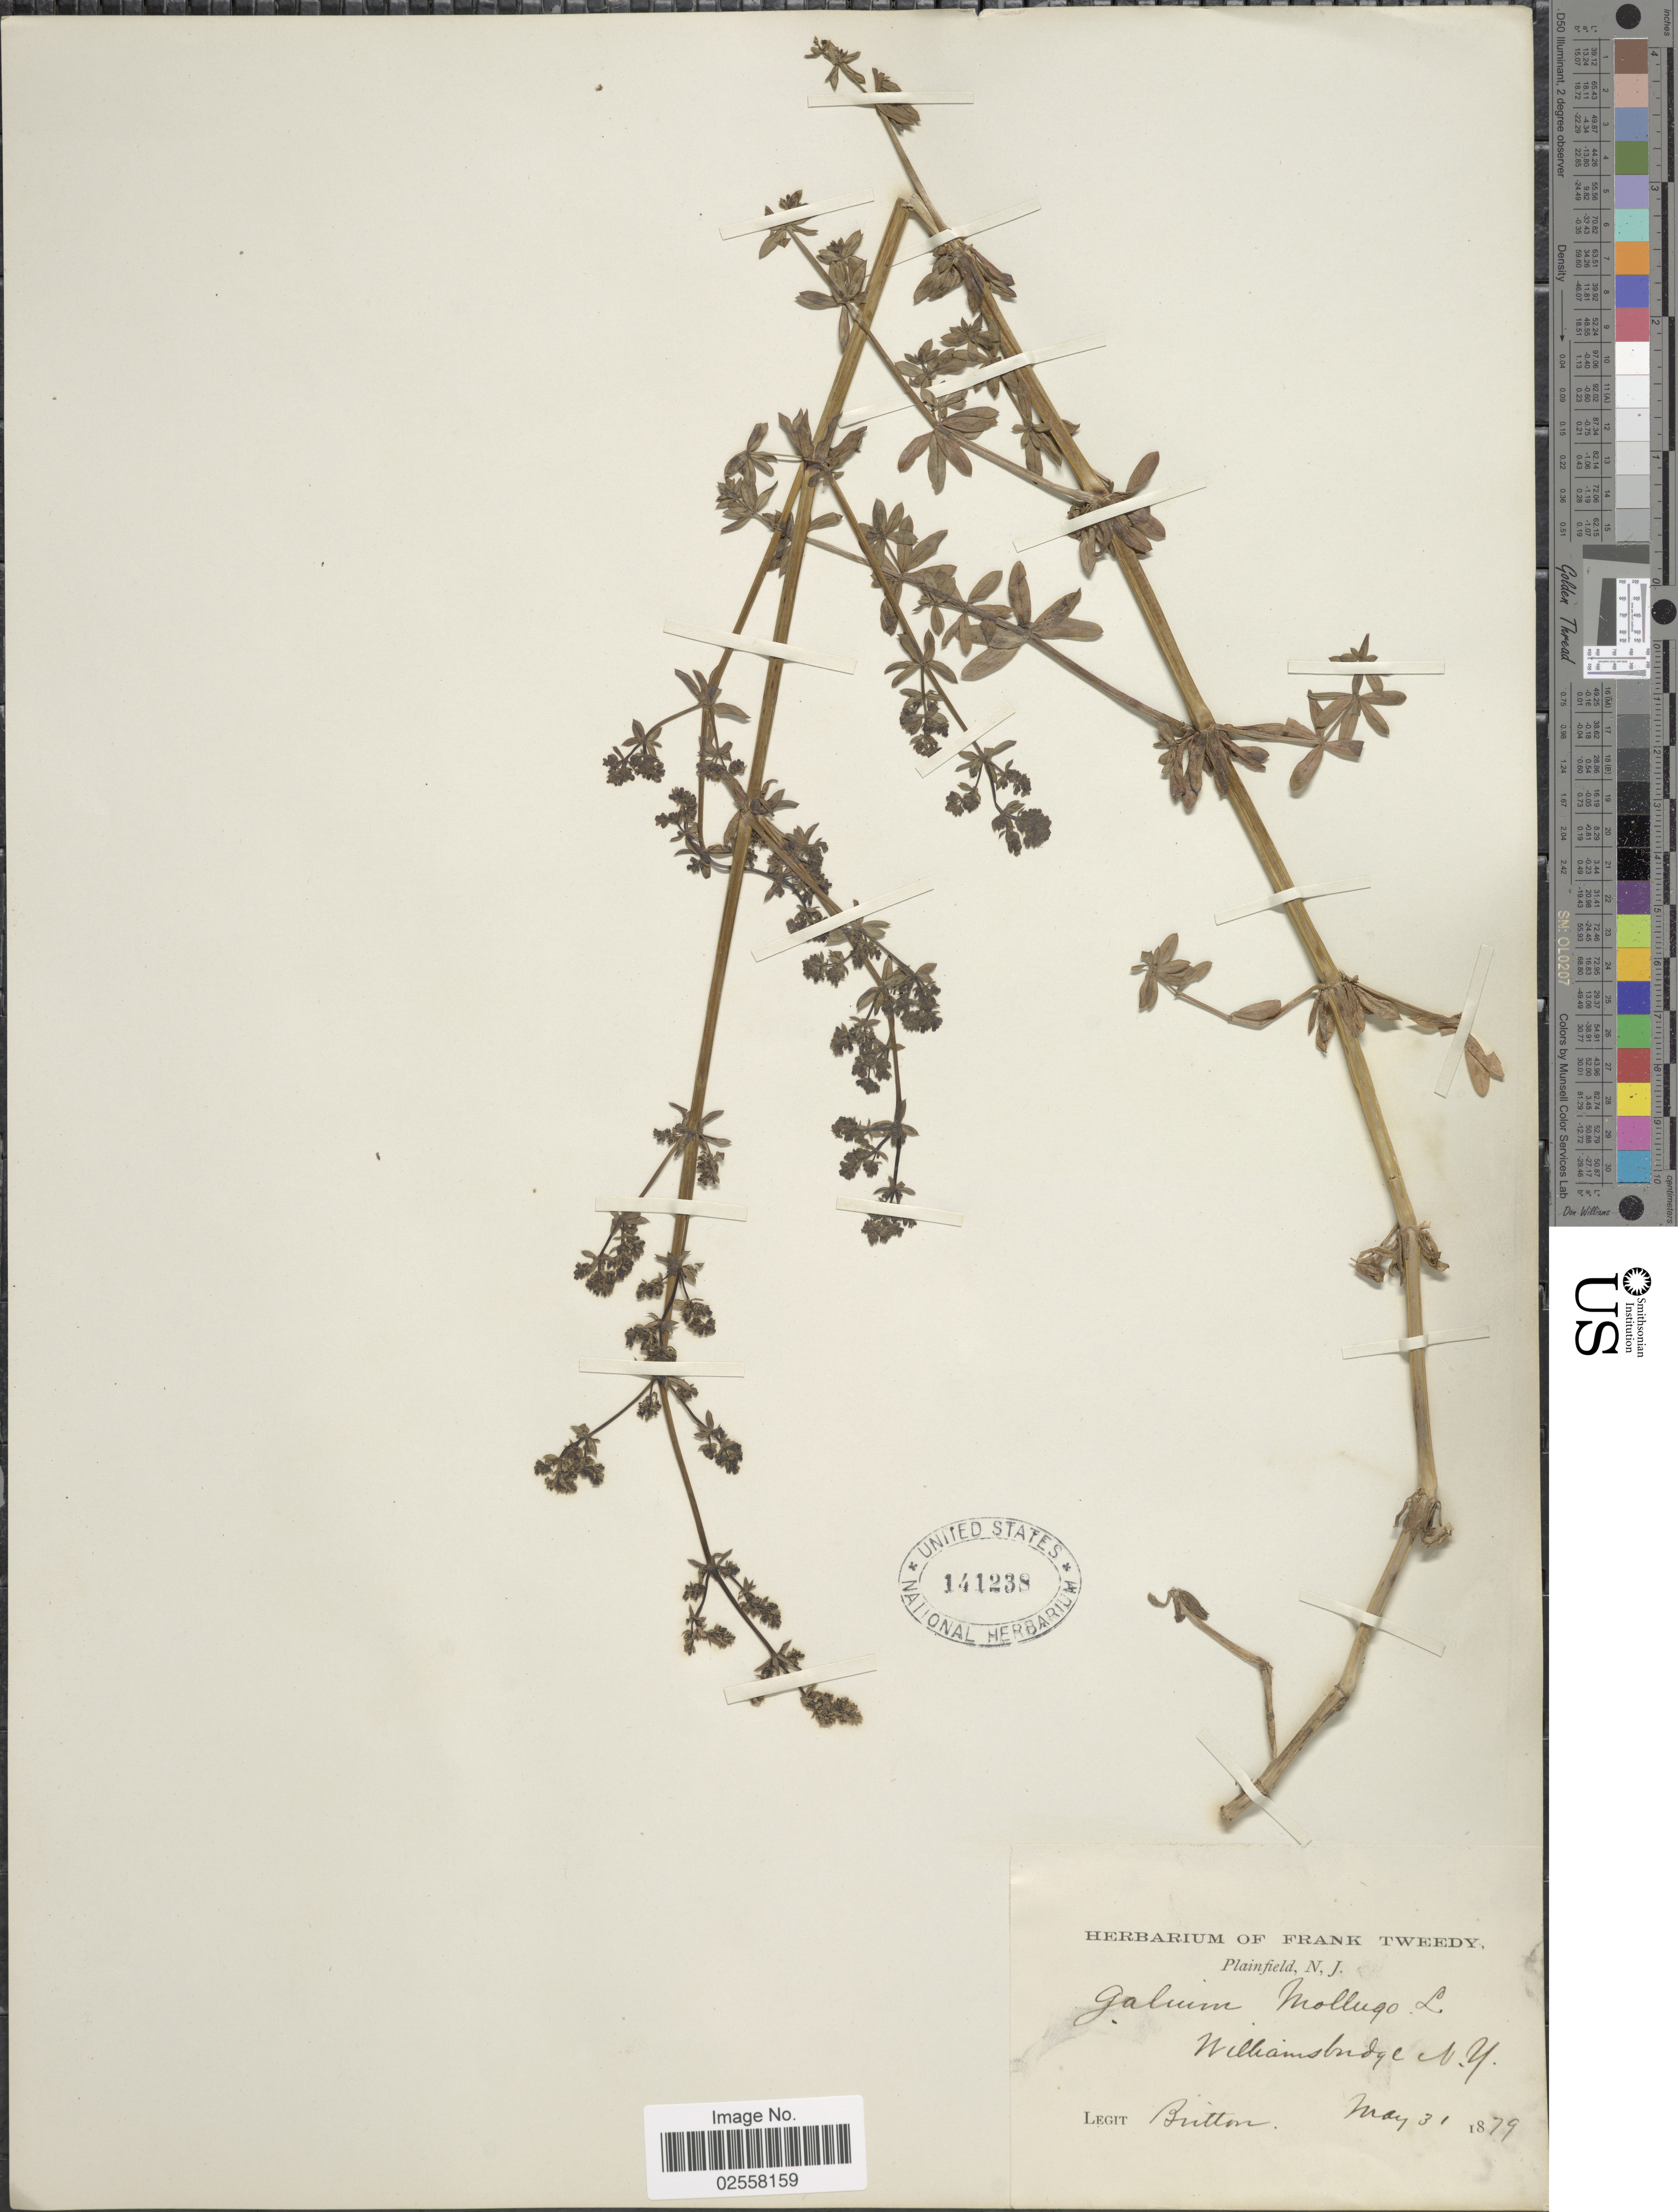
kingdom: Plantae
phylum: Tracheophyta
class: Magnoliopsida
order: Gentianales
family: Rubiaceae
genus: Galium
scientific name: Galium mollugo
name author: L.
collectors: Britton, --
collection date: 1879-05-31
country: United States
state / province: New York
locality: Williamsbridge, NY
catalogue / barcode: US 141238